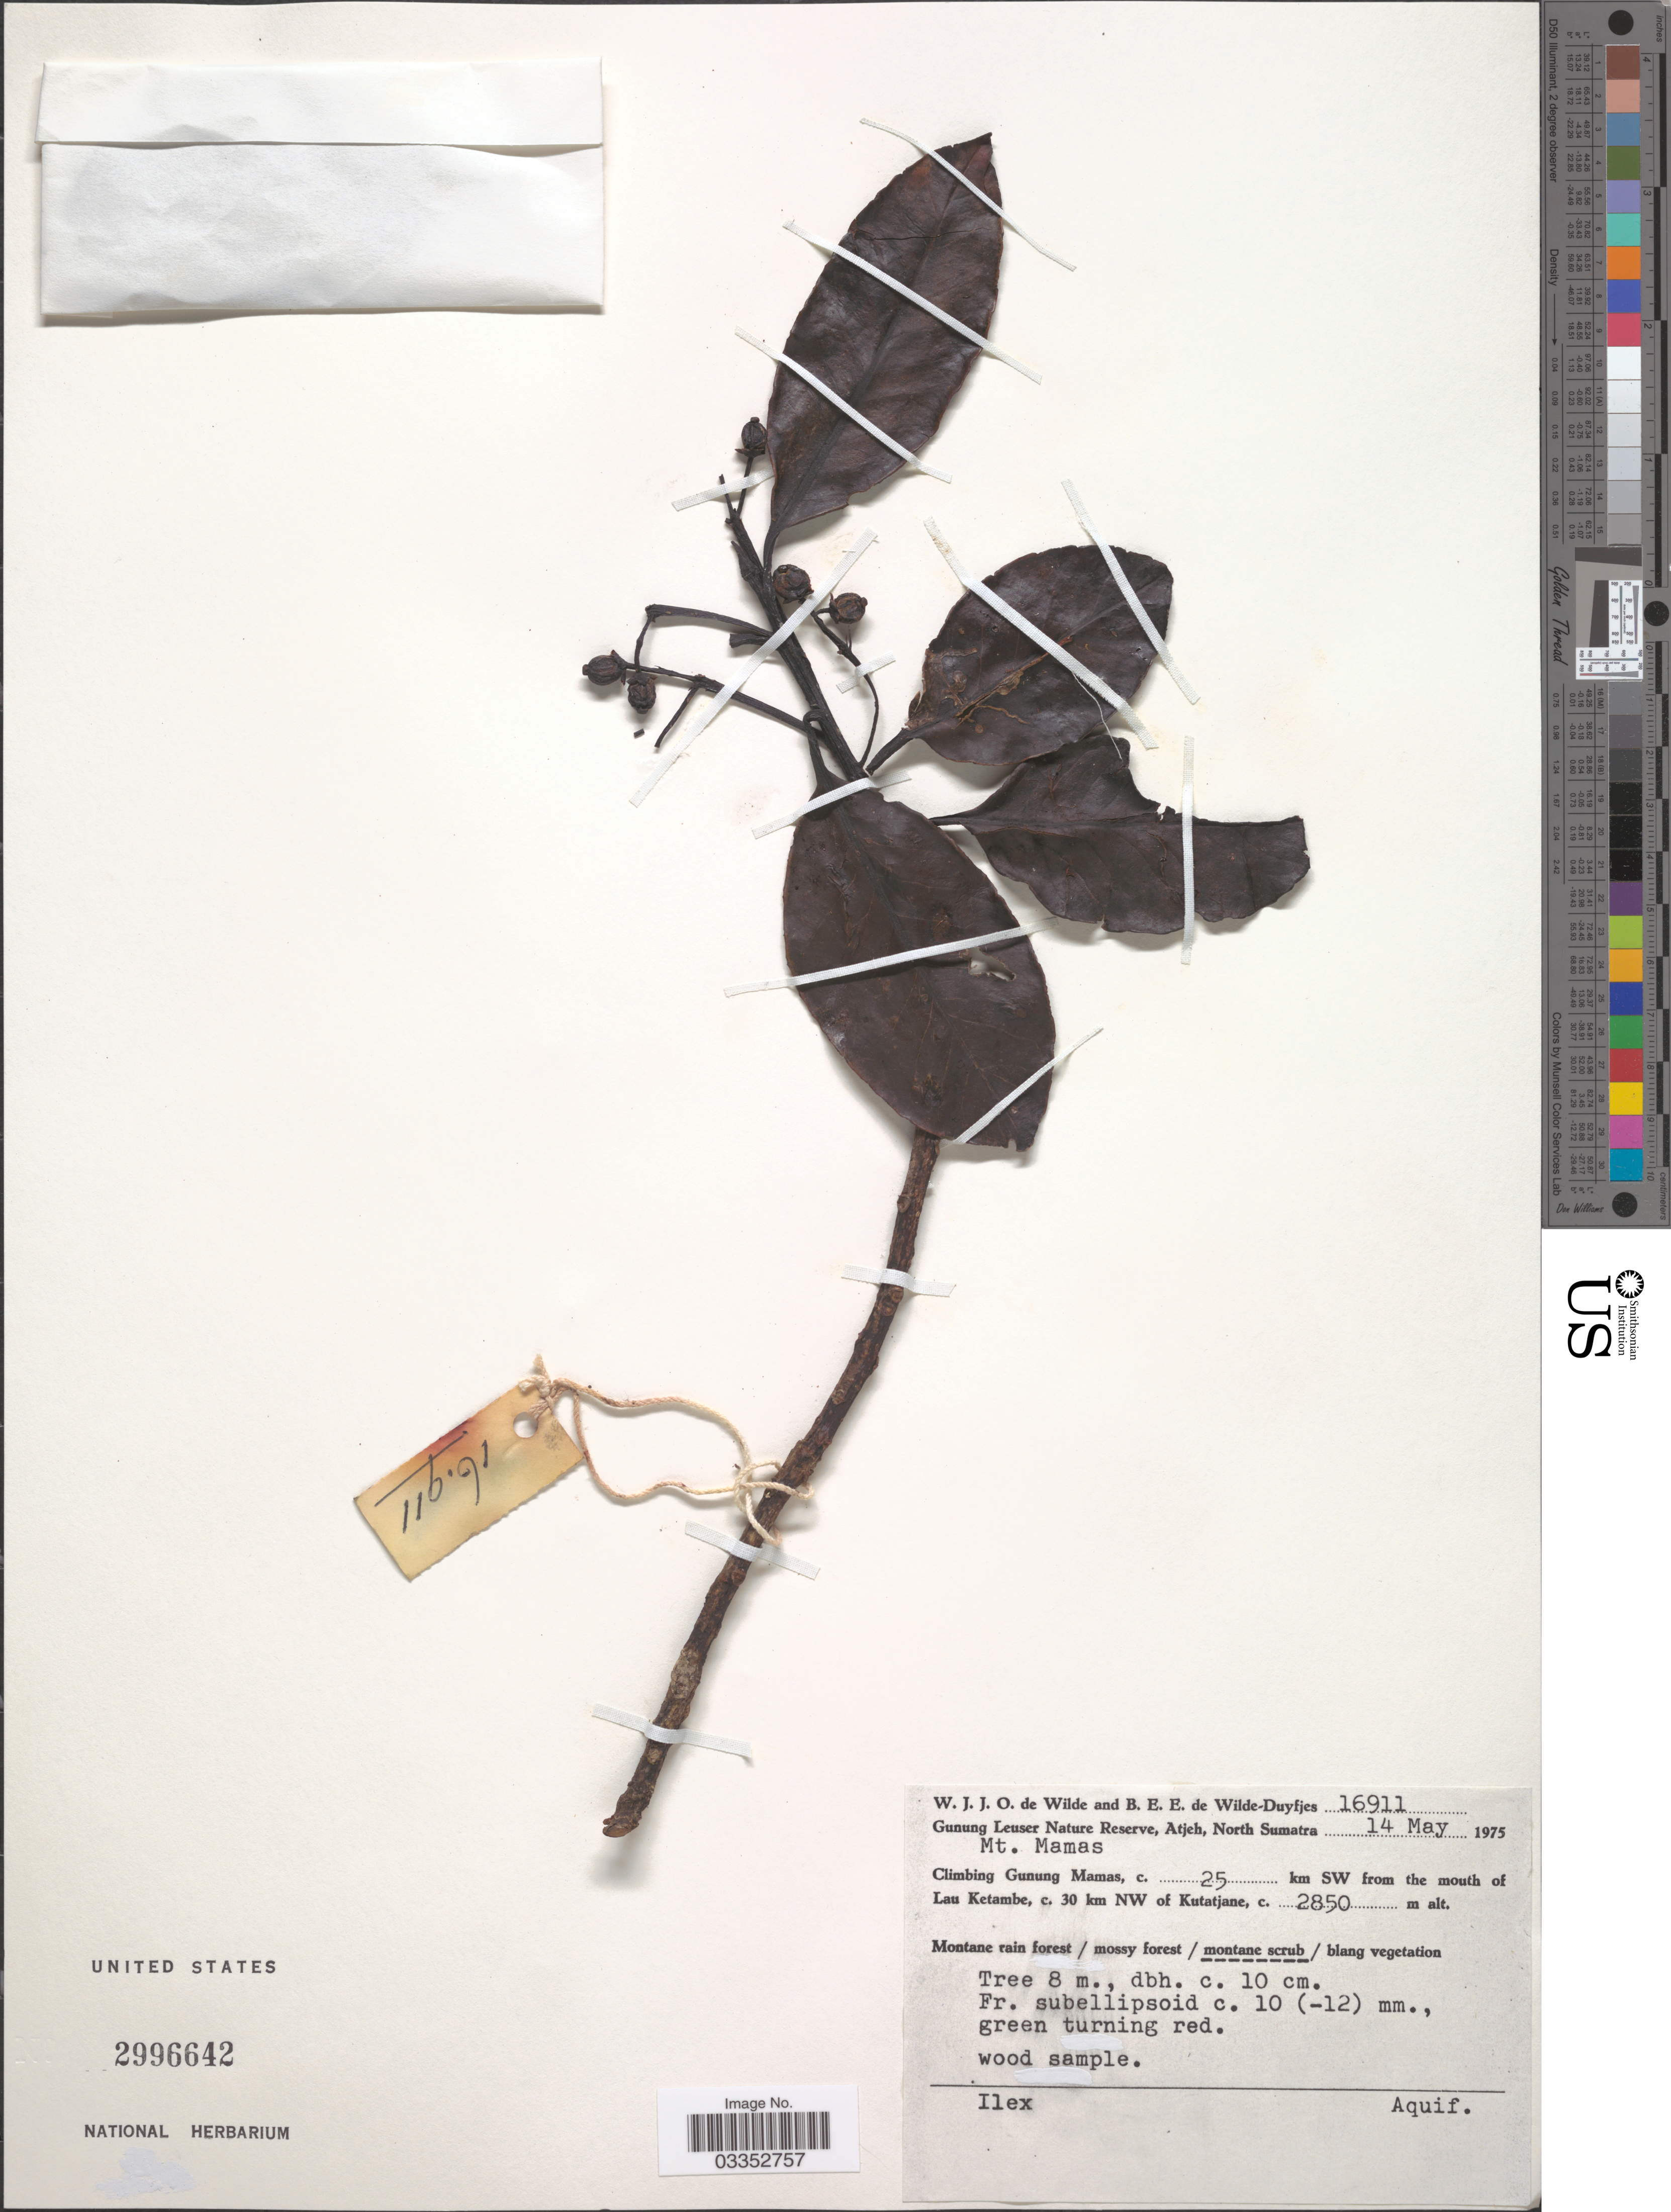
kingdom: Plantae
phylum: Tracheophyta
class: Magnoliopsida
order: Aquifoliales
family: Aquifoliaceae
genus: Ilex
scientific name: Ilex sp.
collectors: W. J. de Wilde & B. E. de Wilde-Duyfjes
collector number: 16911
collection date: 1975-05-14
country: Indonesia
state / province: Sumatra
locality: Gunung Leuser Nature Reserve, Atjeh, North Sumatra. Mt. Mamas. Climbing Gunung Mamas, c. 25 km SW from the mouth of Lau Ketambe, c. 30 km NW of Kutatjane.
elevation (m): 2850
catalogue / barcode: US 2996642